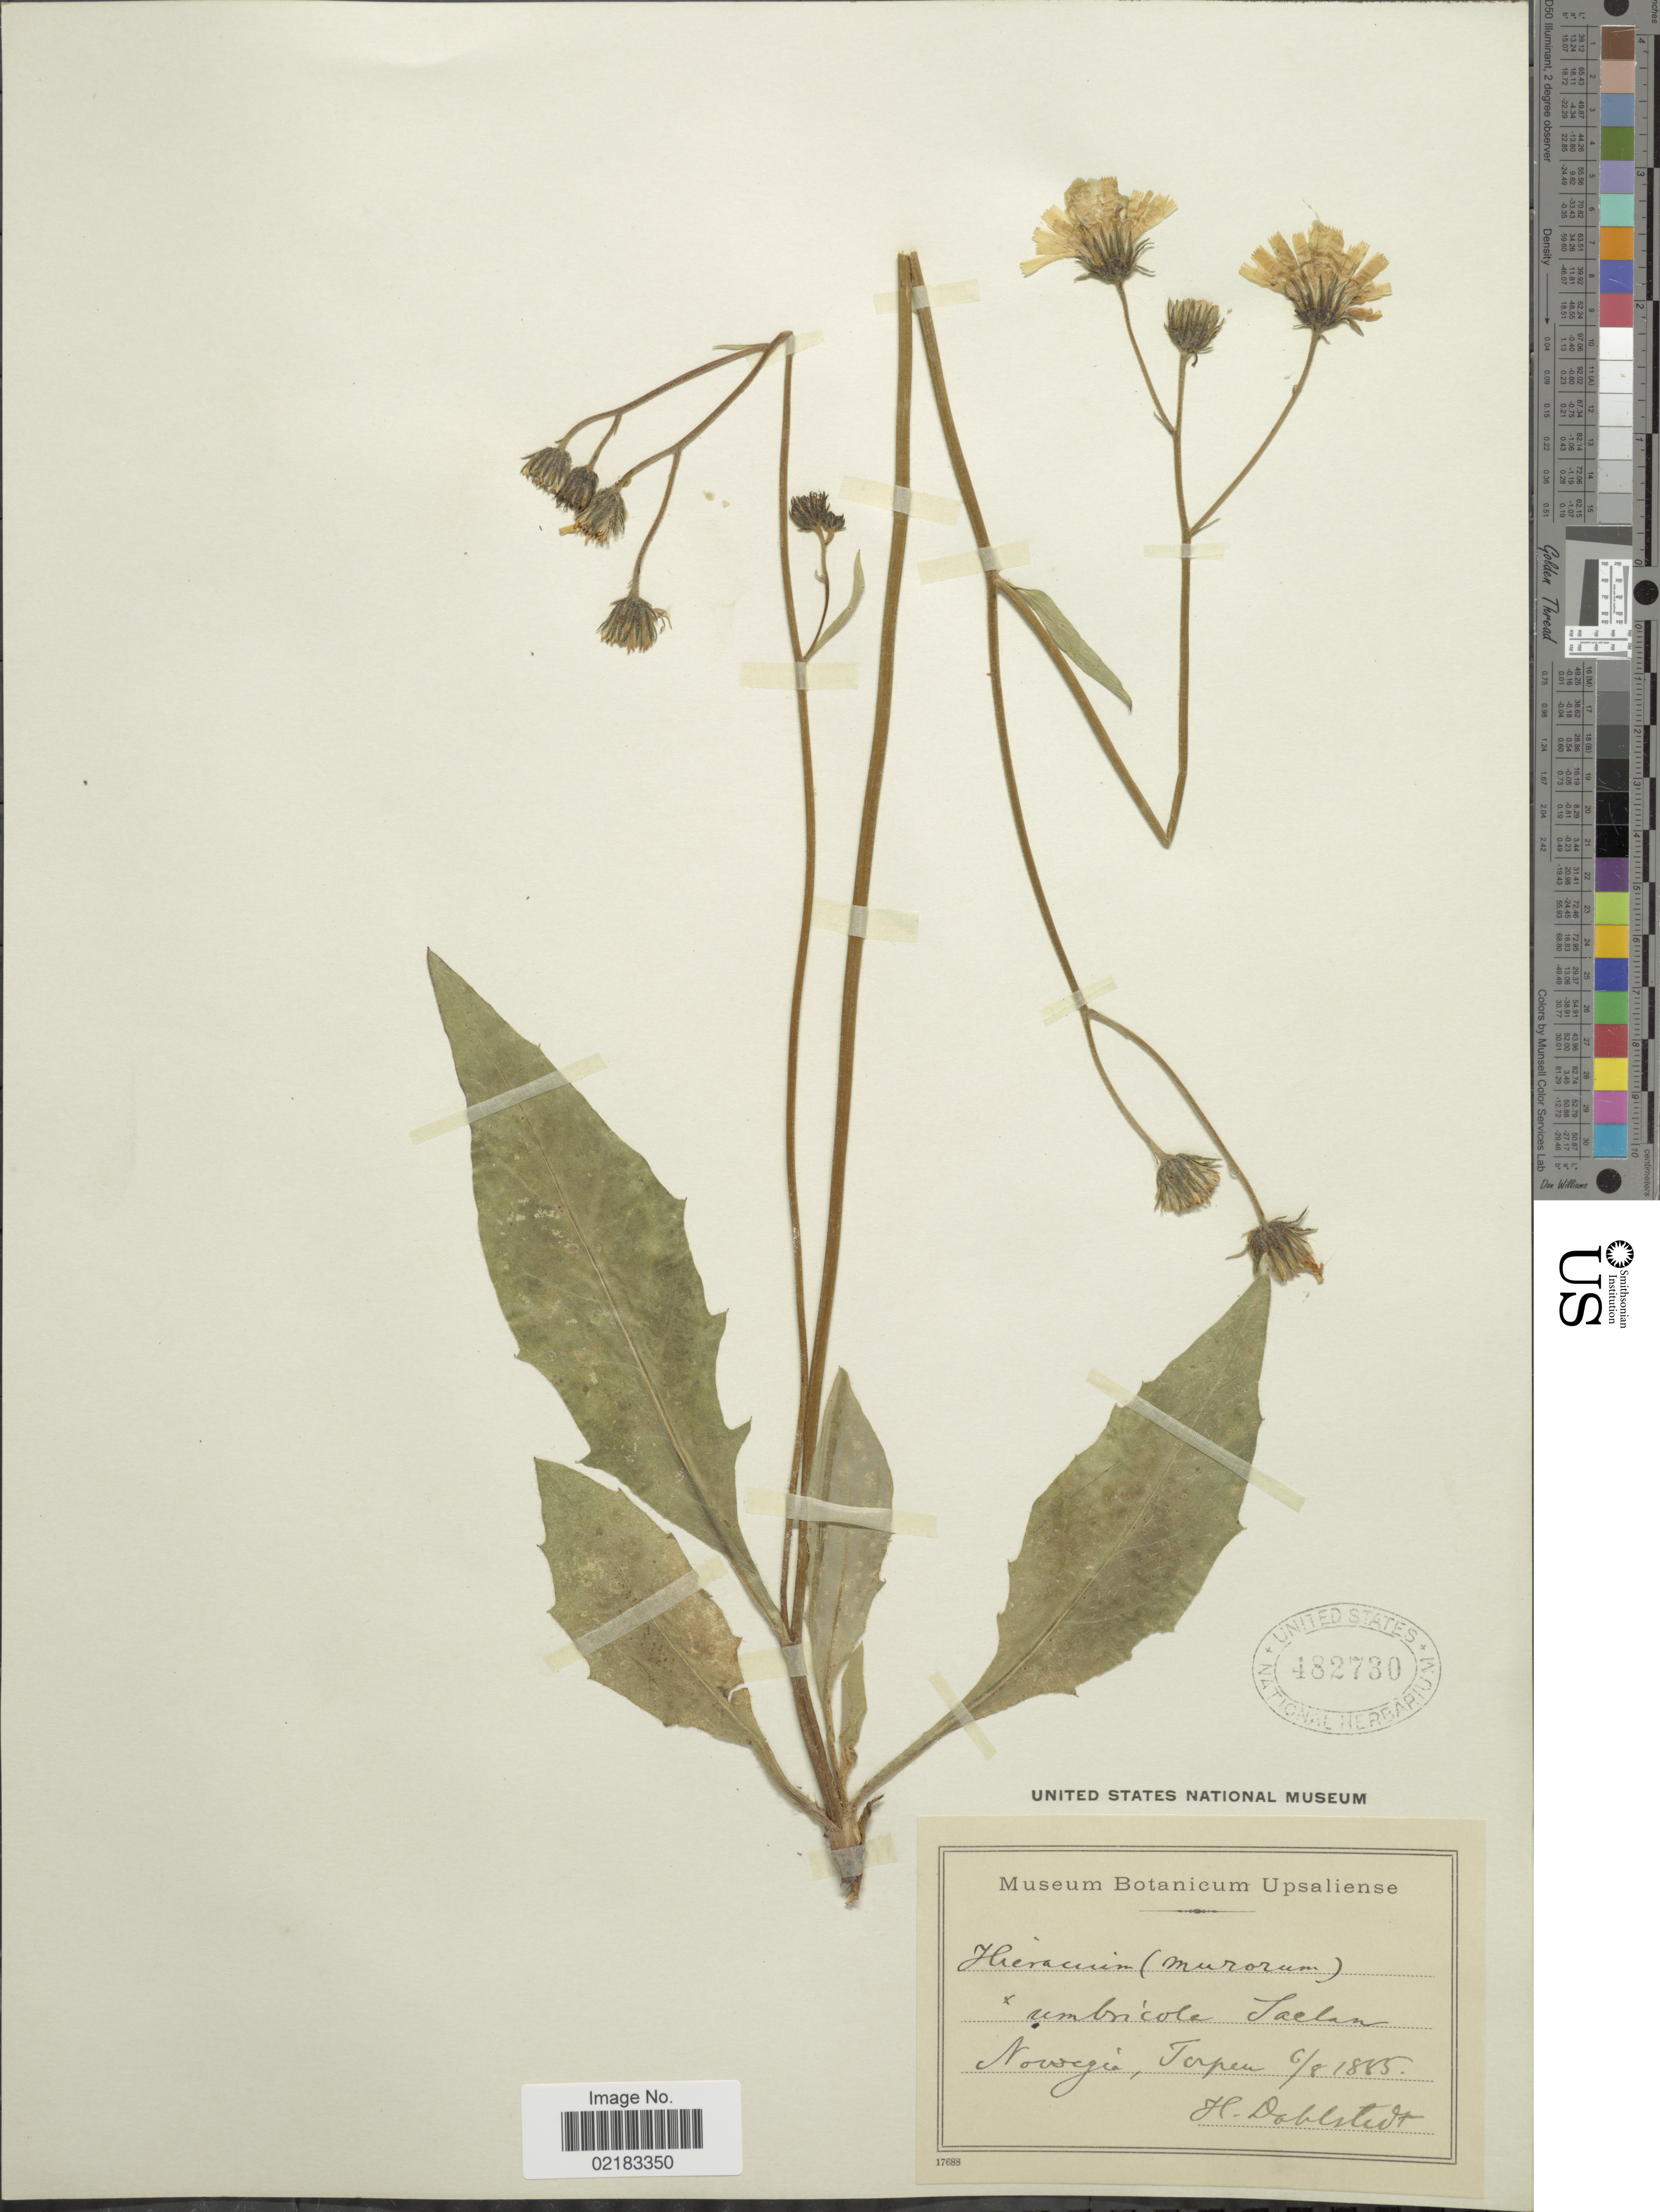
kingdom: Plantae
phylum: Tracheophyta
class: Magnoliopsida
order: Asterales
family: Asteraceae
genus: Hieracium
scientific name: Hieracium murorum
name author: L.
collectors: H. G. Dahlstedt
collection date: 1885-08-06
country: Norway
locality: Torpen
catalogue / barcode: US 482730